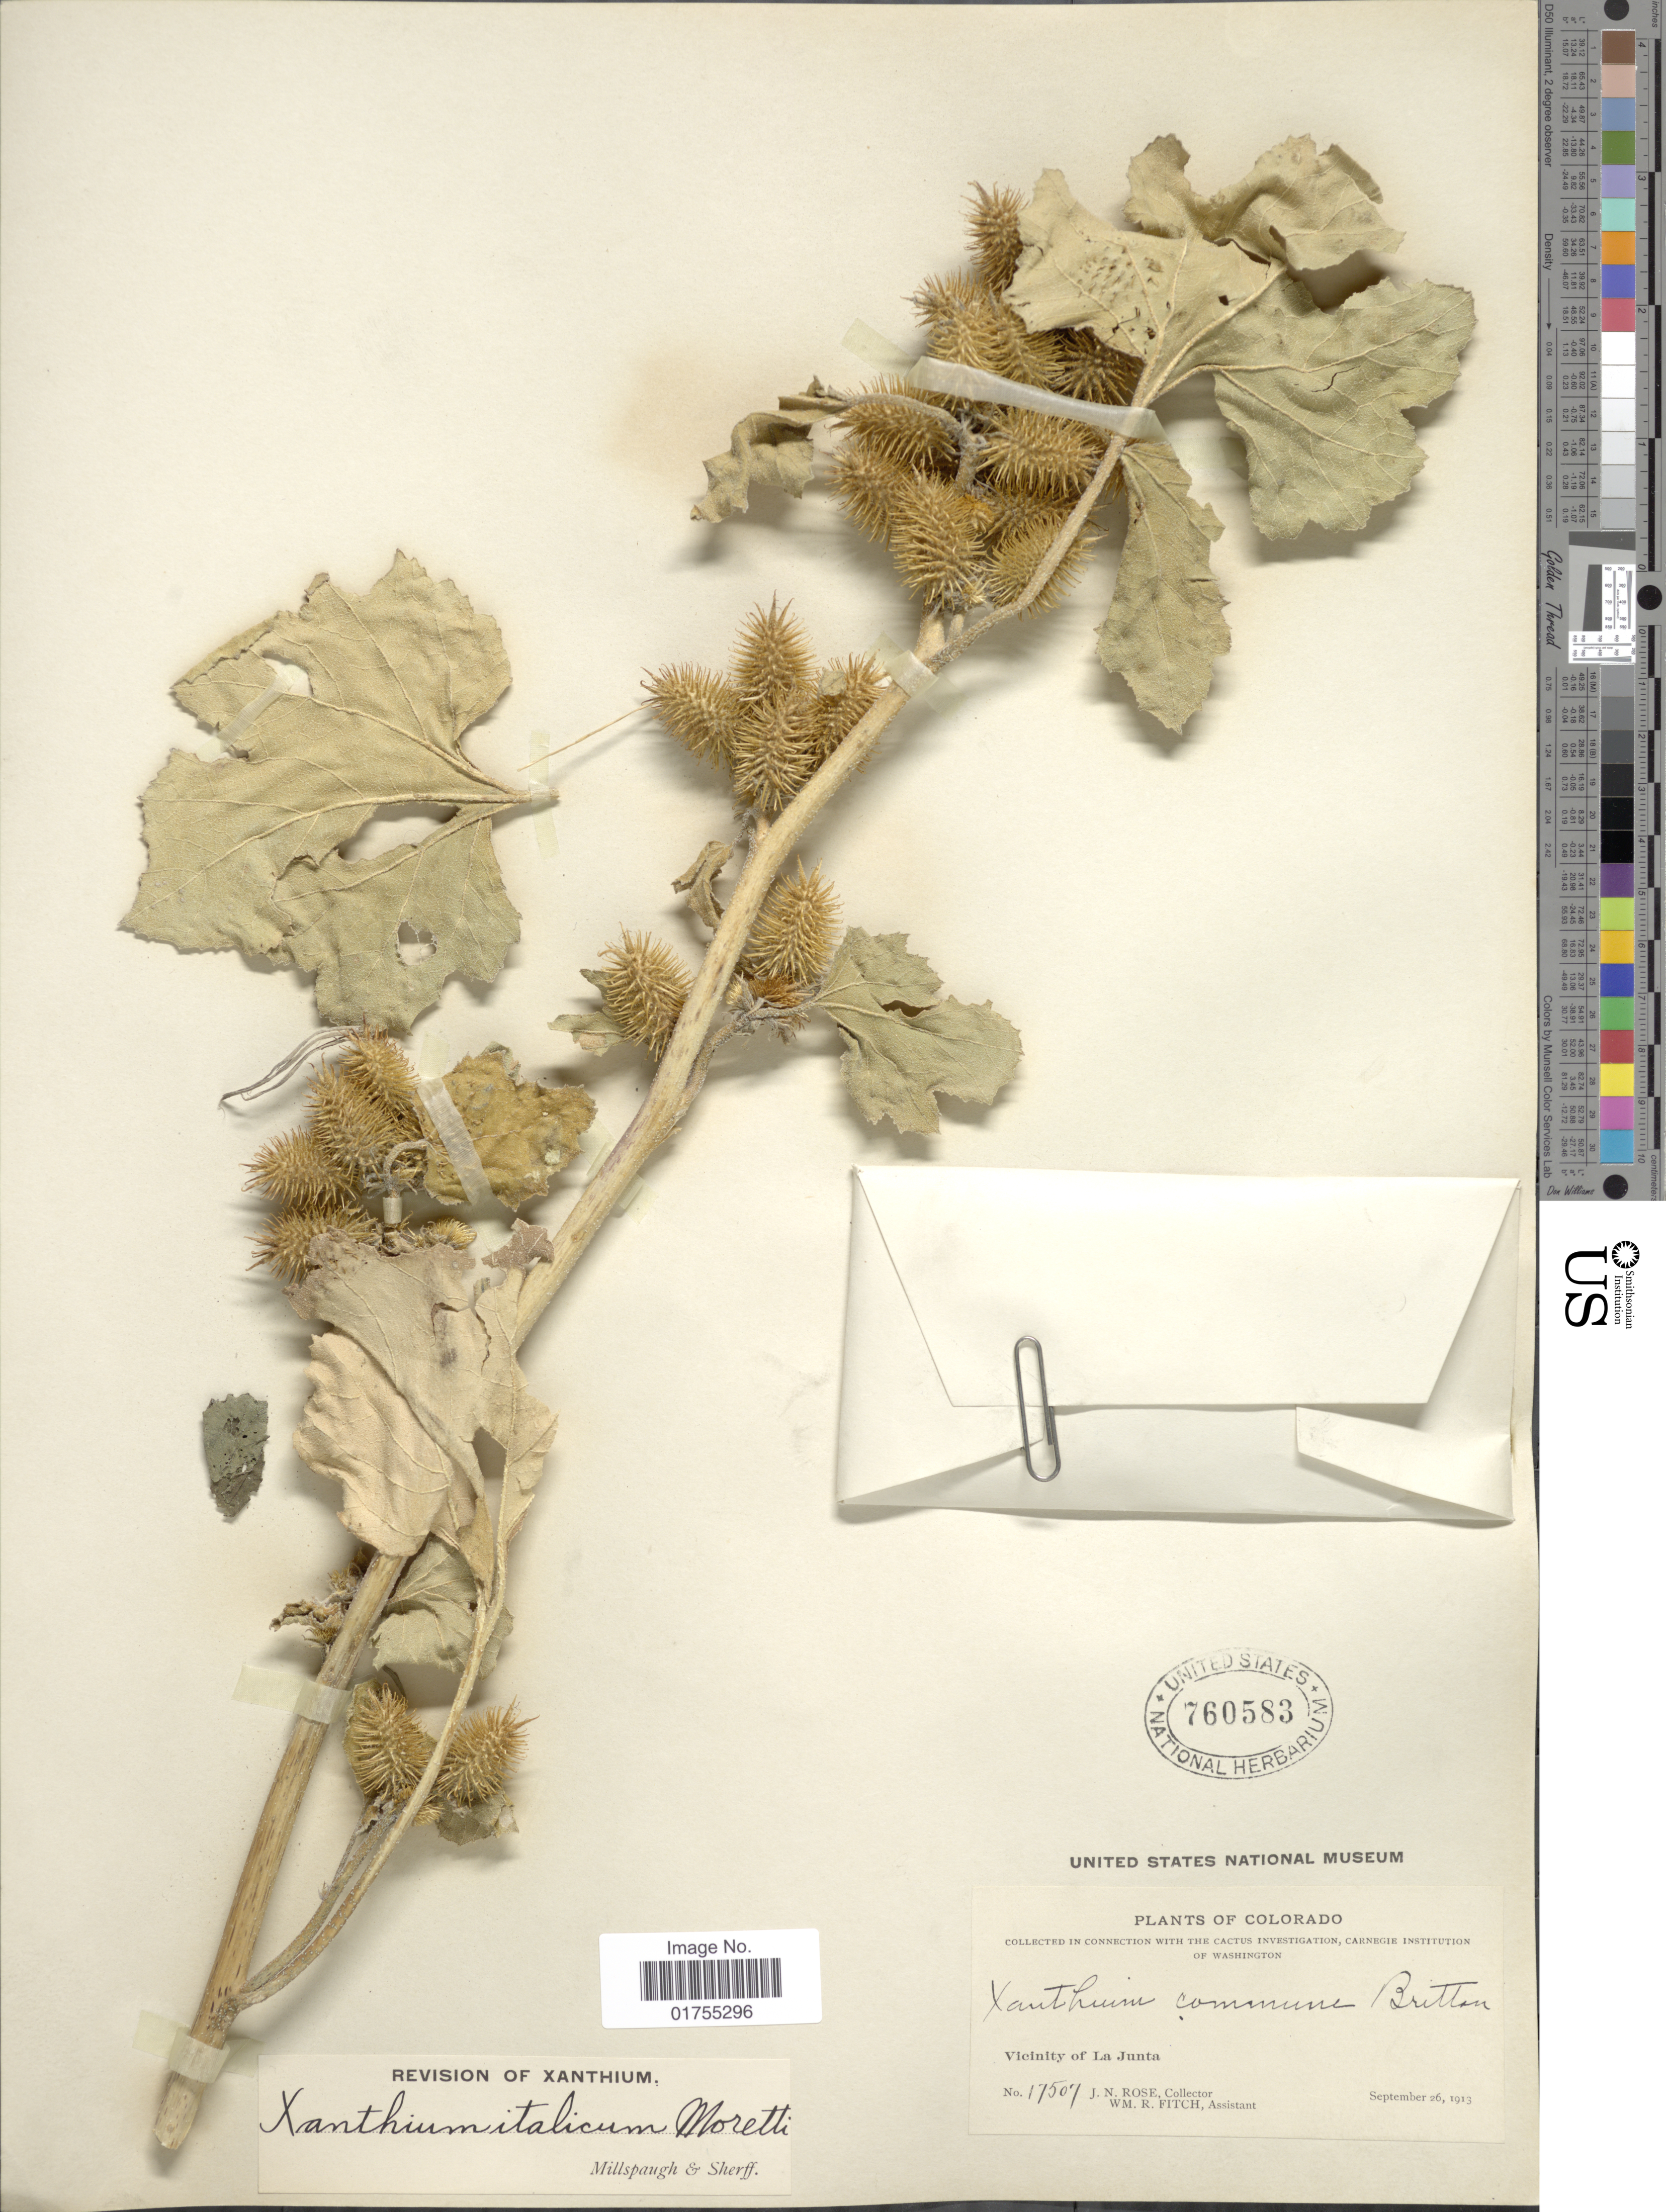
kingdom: Plantae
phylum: Tracheophyta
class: Magnoliopsida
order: Asterales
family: Asteraceae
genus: Xanthium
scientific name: Xanthium strumarium var. canadense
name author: (Mill.) Torr. & A. Gray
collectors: J. N. Rose & W. R. Fitch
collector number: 17501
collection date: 1913-09-26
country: United States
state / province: Colorado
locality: Vicinity of La Junta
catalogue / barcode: US 760583